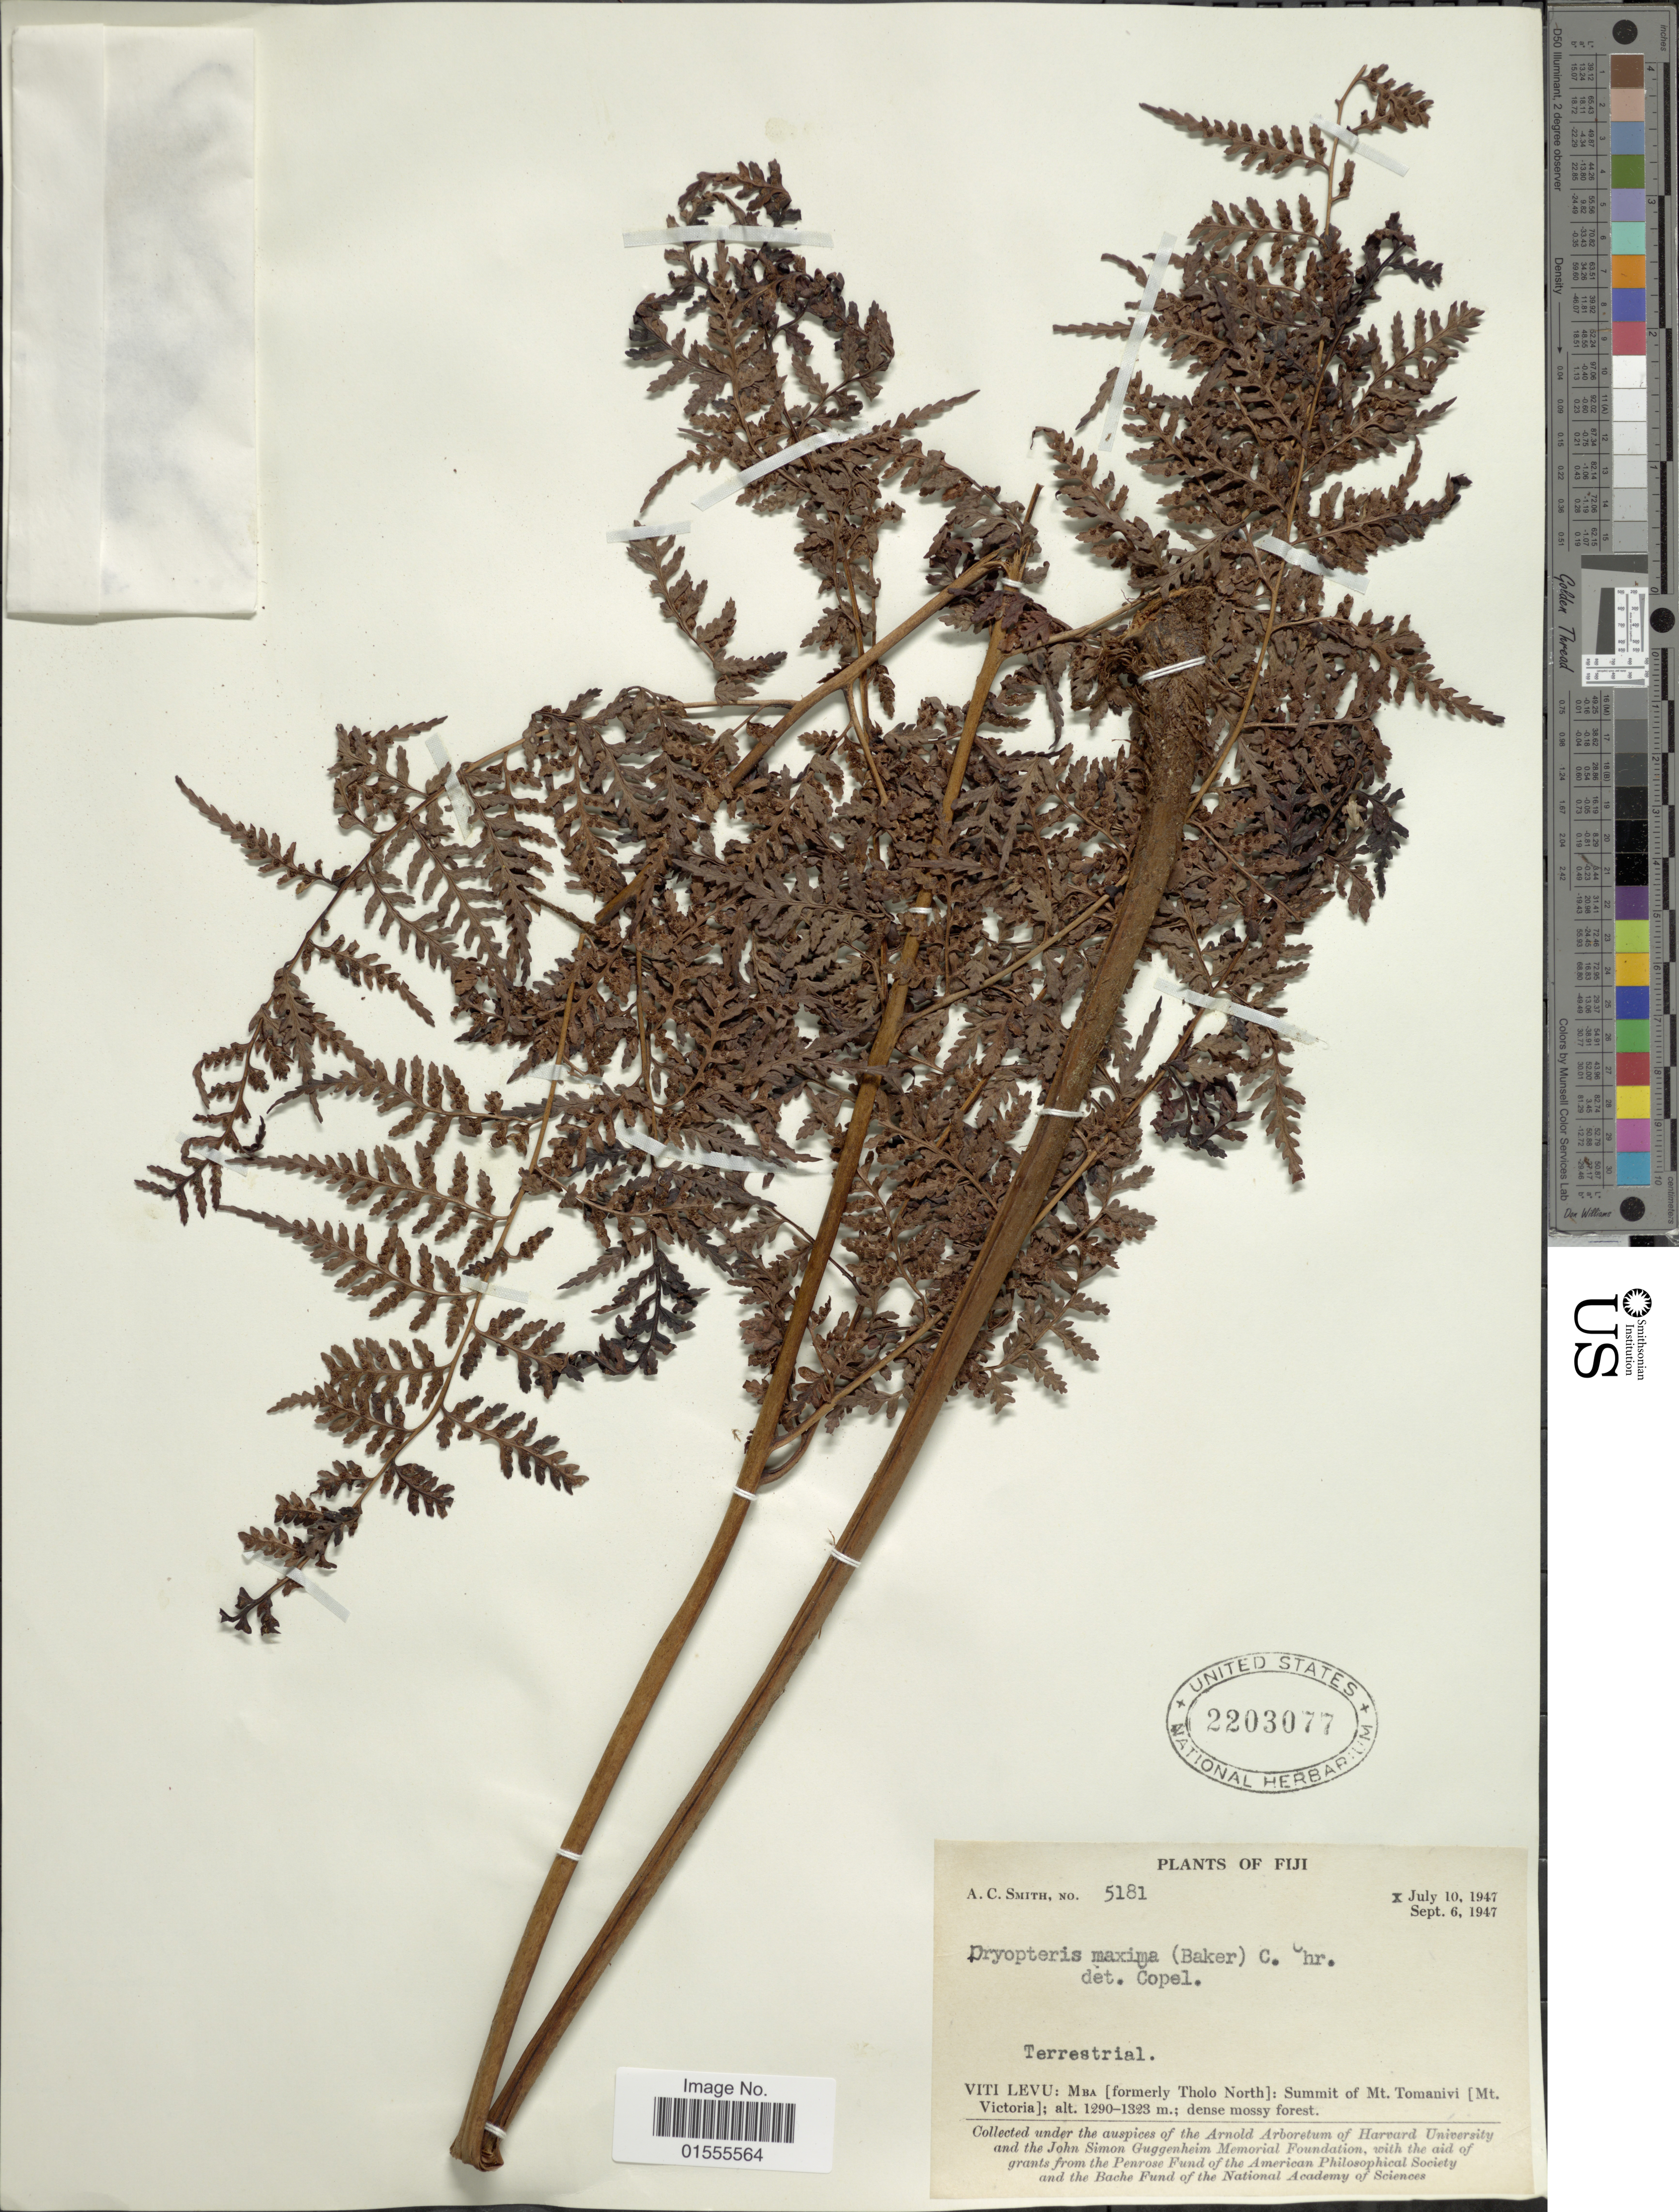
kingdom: Plantae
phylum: Tracheophyta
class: Polypodiopsida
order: Polypodiales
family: Dryopteridaceae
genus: Dryopteris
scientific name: Dryopteris maxima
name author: (Baker) C. Chr.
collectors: A. C. Smith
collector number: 5181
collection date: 1947-07-10/1947-09-06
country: Fiji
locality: Viti Levu: Mba [formerly Tholo North]: Summit of Mt. Tomanivi [Mt Victoria]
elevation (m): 1290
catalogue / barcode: US 2203077